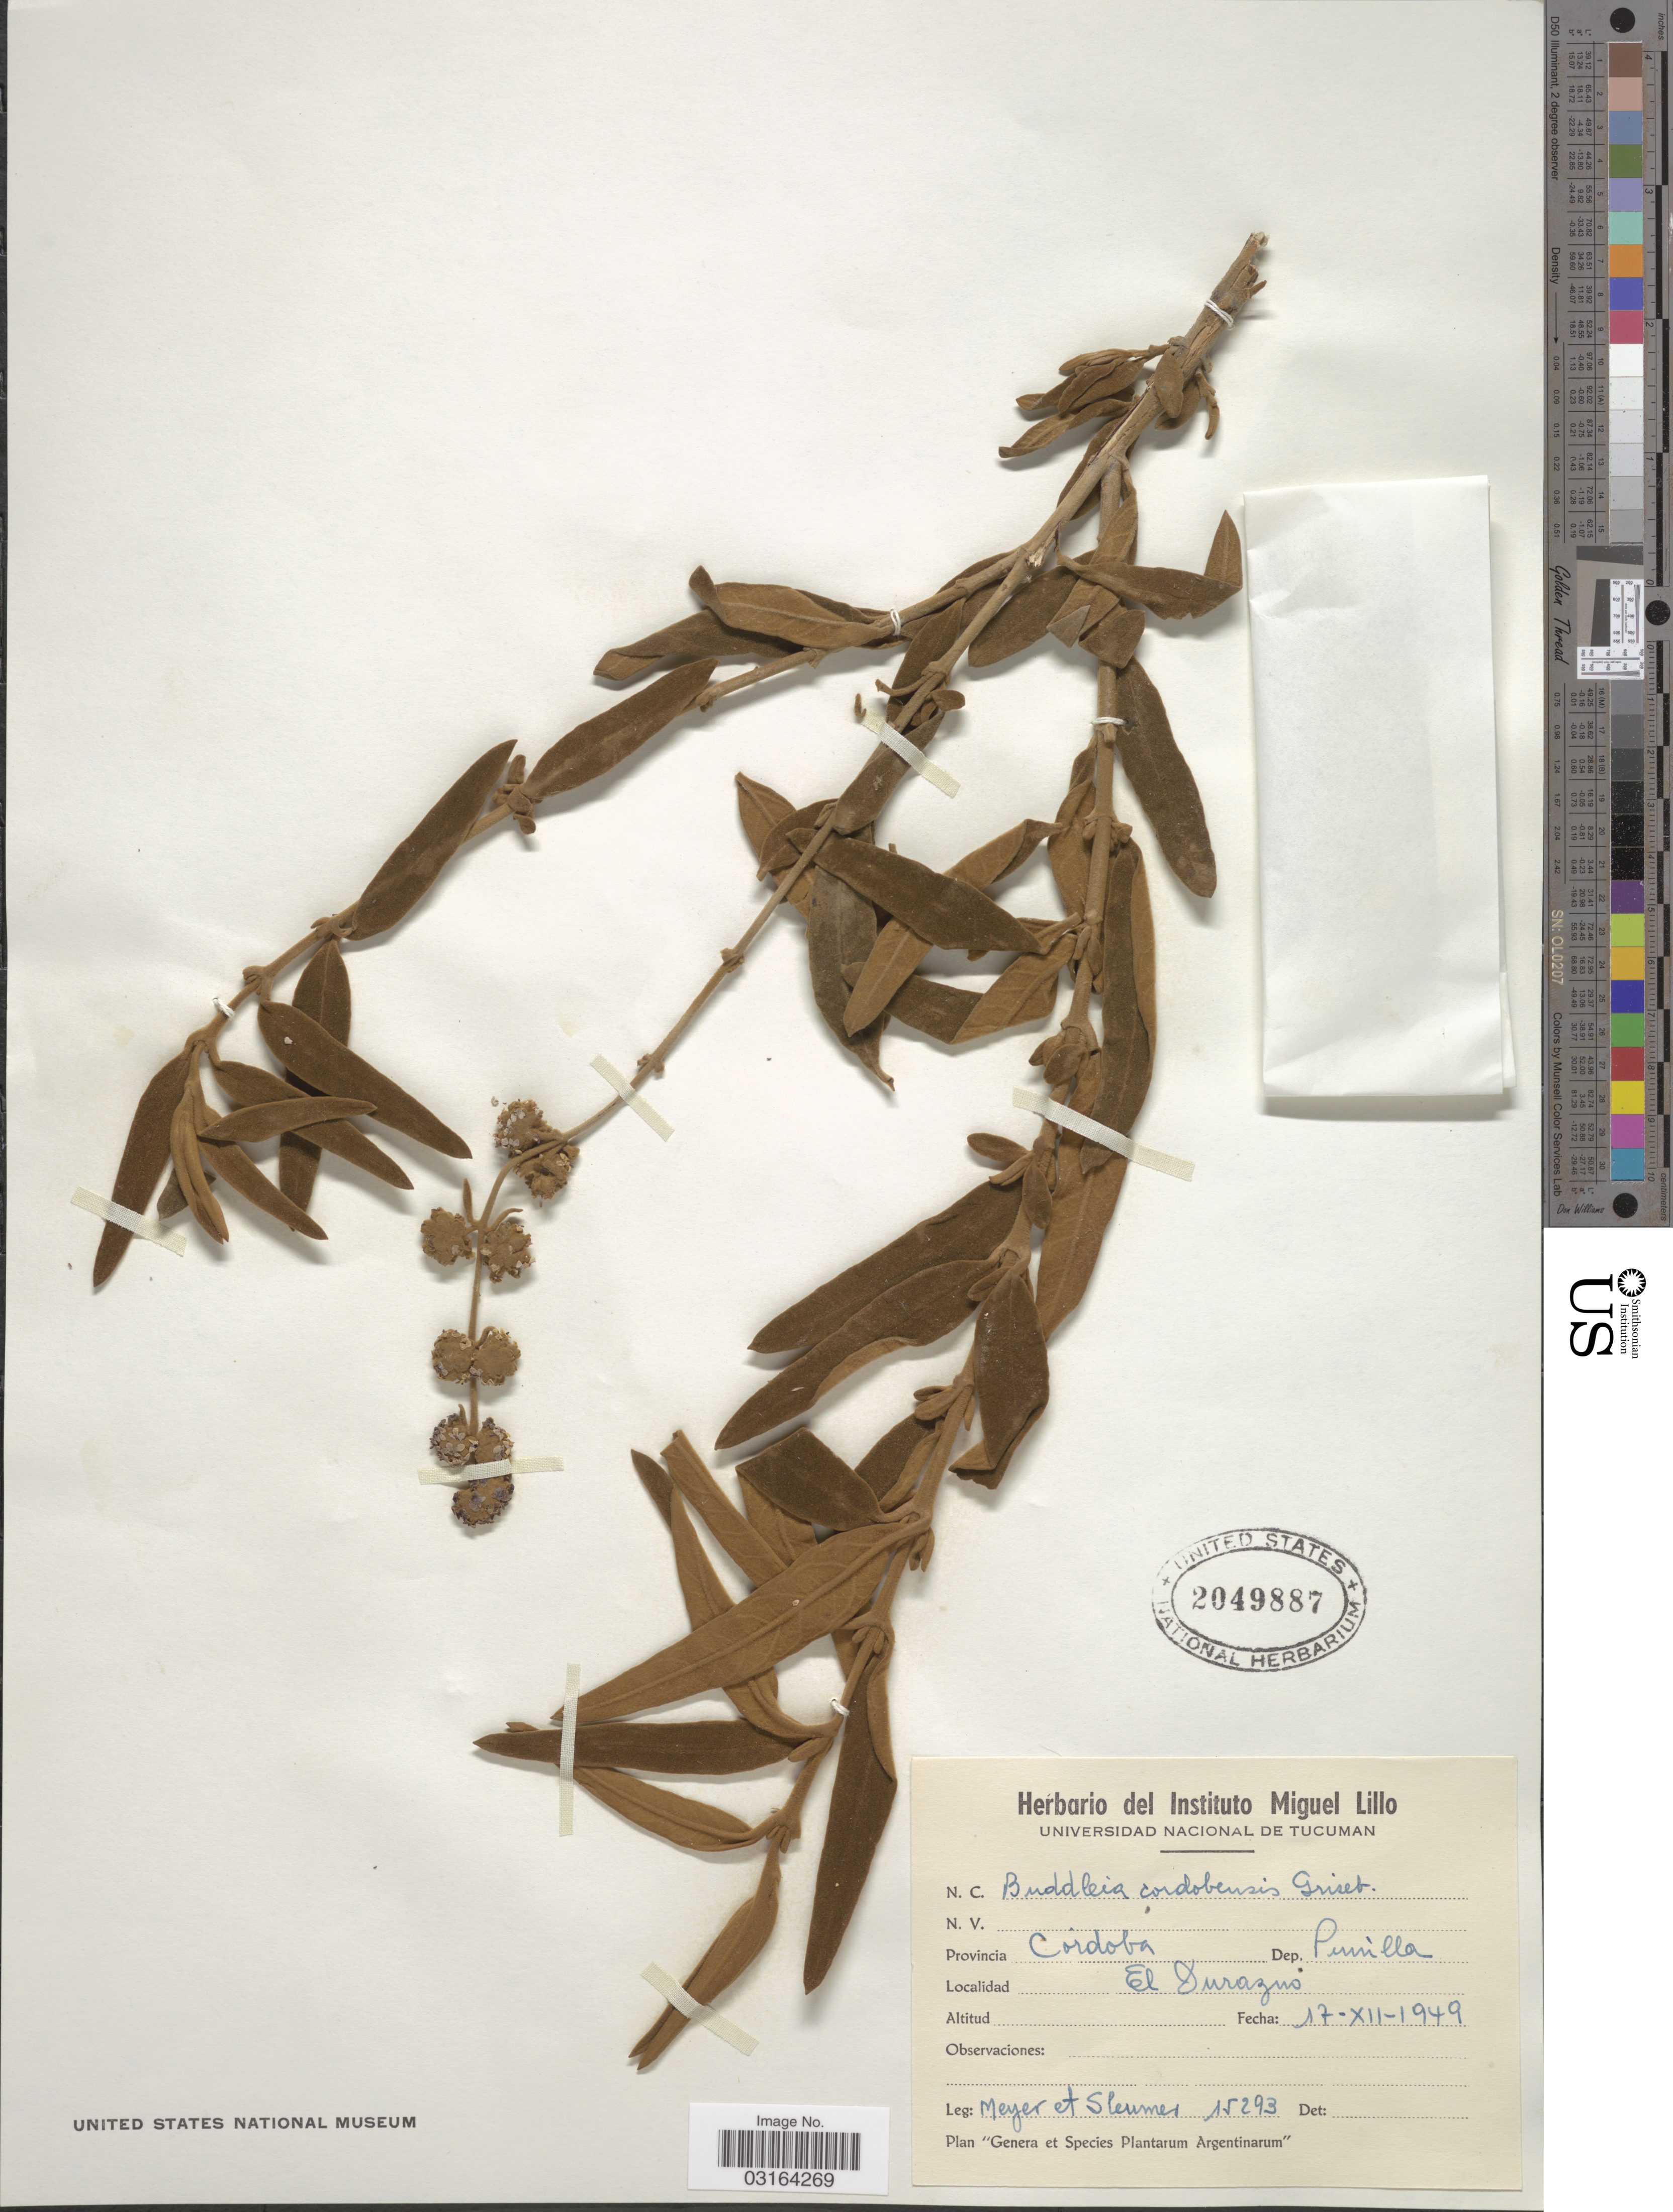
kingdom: Plantae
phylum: Tracheophyta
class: Magnoliopsida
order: Lamiales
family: Scrophulariaceae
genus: Buddleja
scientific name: Buddleja cordobensis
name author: Griseb.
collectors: -- Meyer & Sleumer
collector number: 15293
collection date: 1949-12-17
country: Argentina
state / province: Cordoba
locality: Dep. Pumilla, El Durazno.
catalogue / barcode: US 2049887